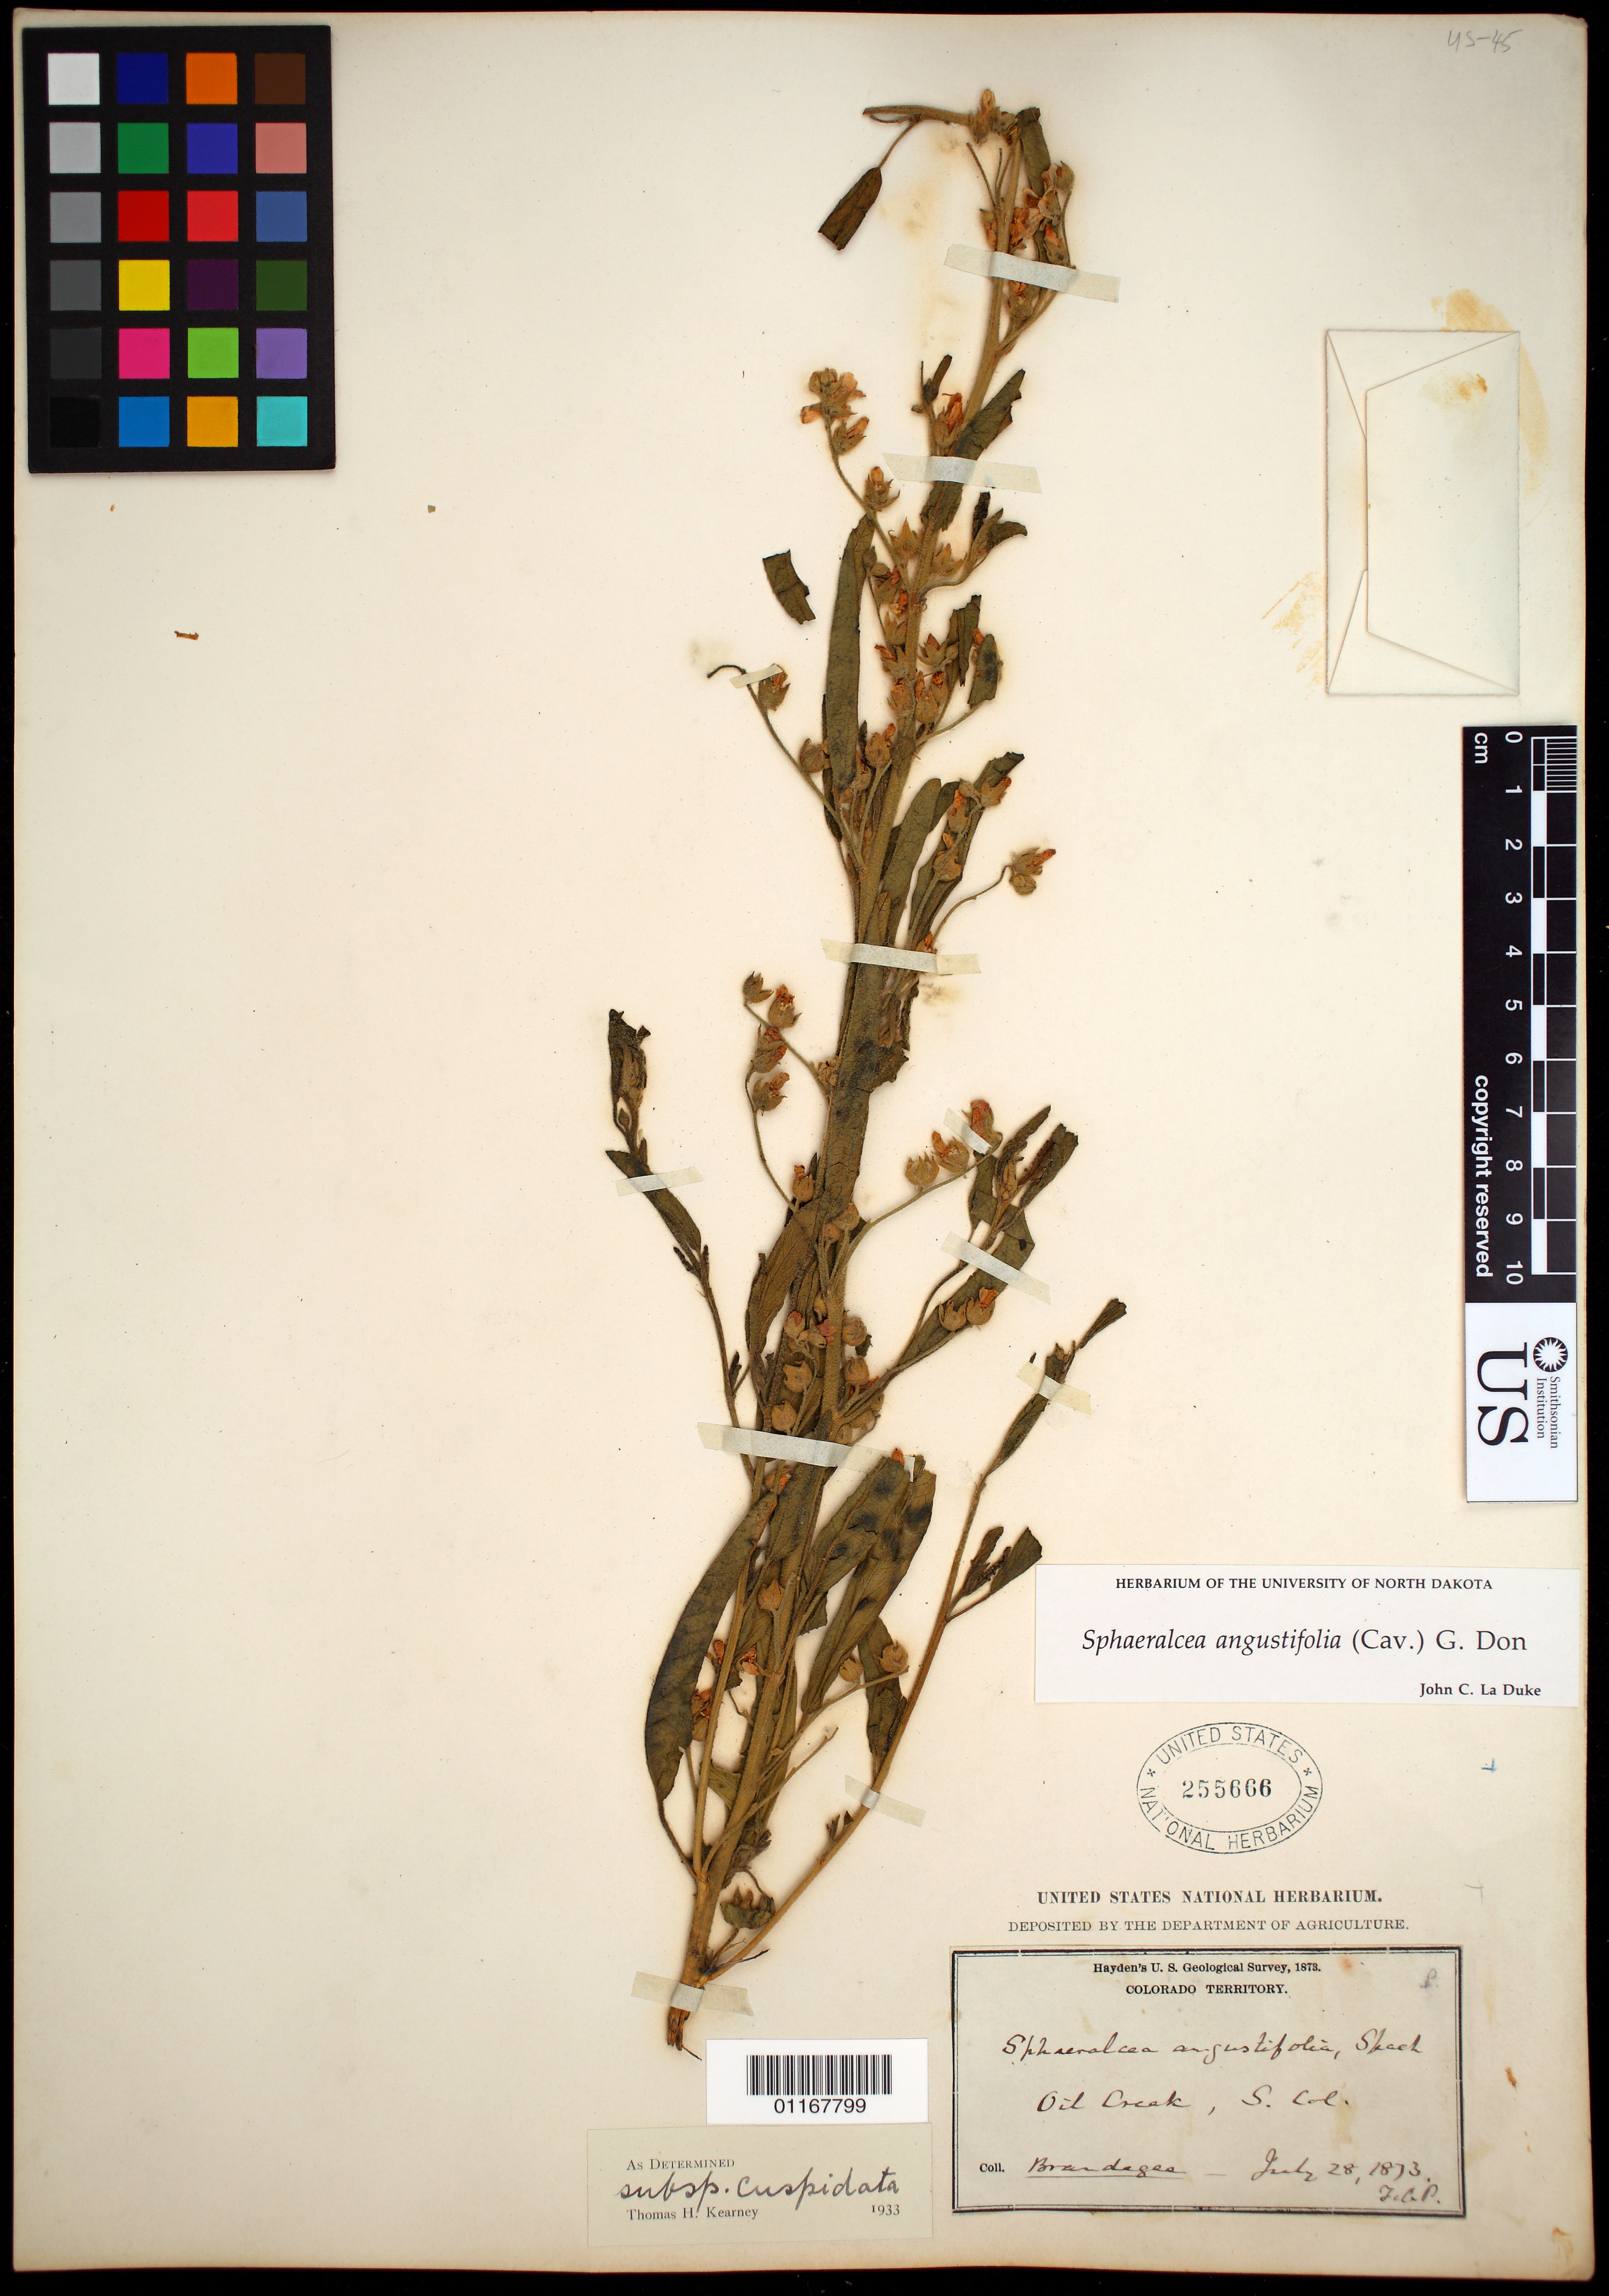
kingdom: Plantae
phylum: Tracheophyta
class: Magnoliopsida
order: Malvales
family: Malvaceae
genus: Sphaeralcea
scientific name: Sphaeralcea angustifolia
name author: (Cav.) G. Don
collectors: T. S. Brandegee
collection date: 1873-07-28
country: United States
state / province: Colorado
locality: Oil Creek, S. Colorado.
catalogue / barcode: US 255666